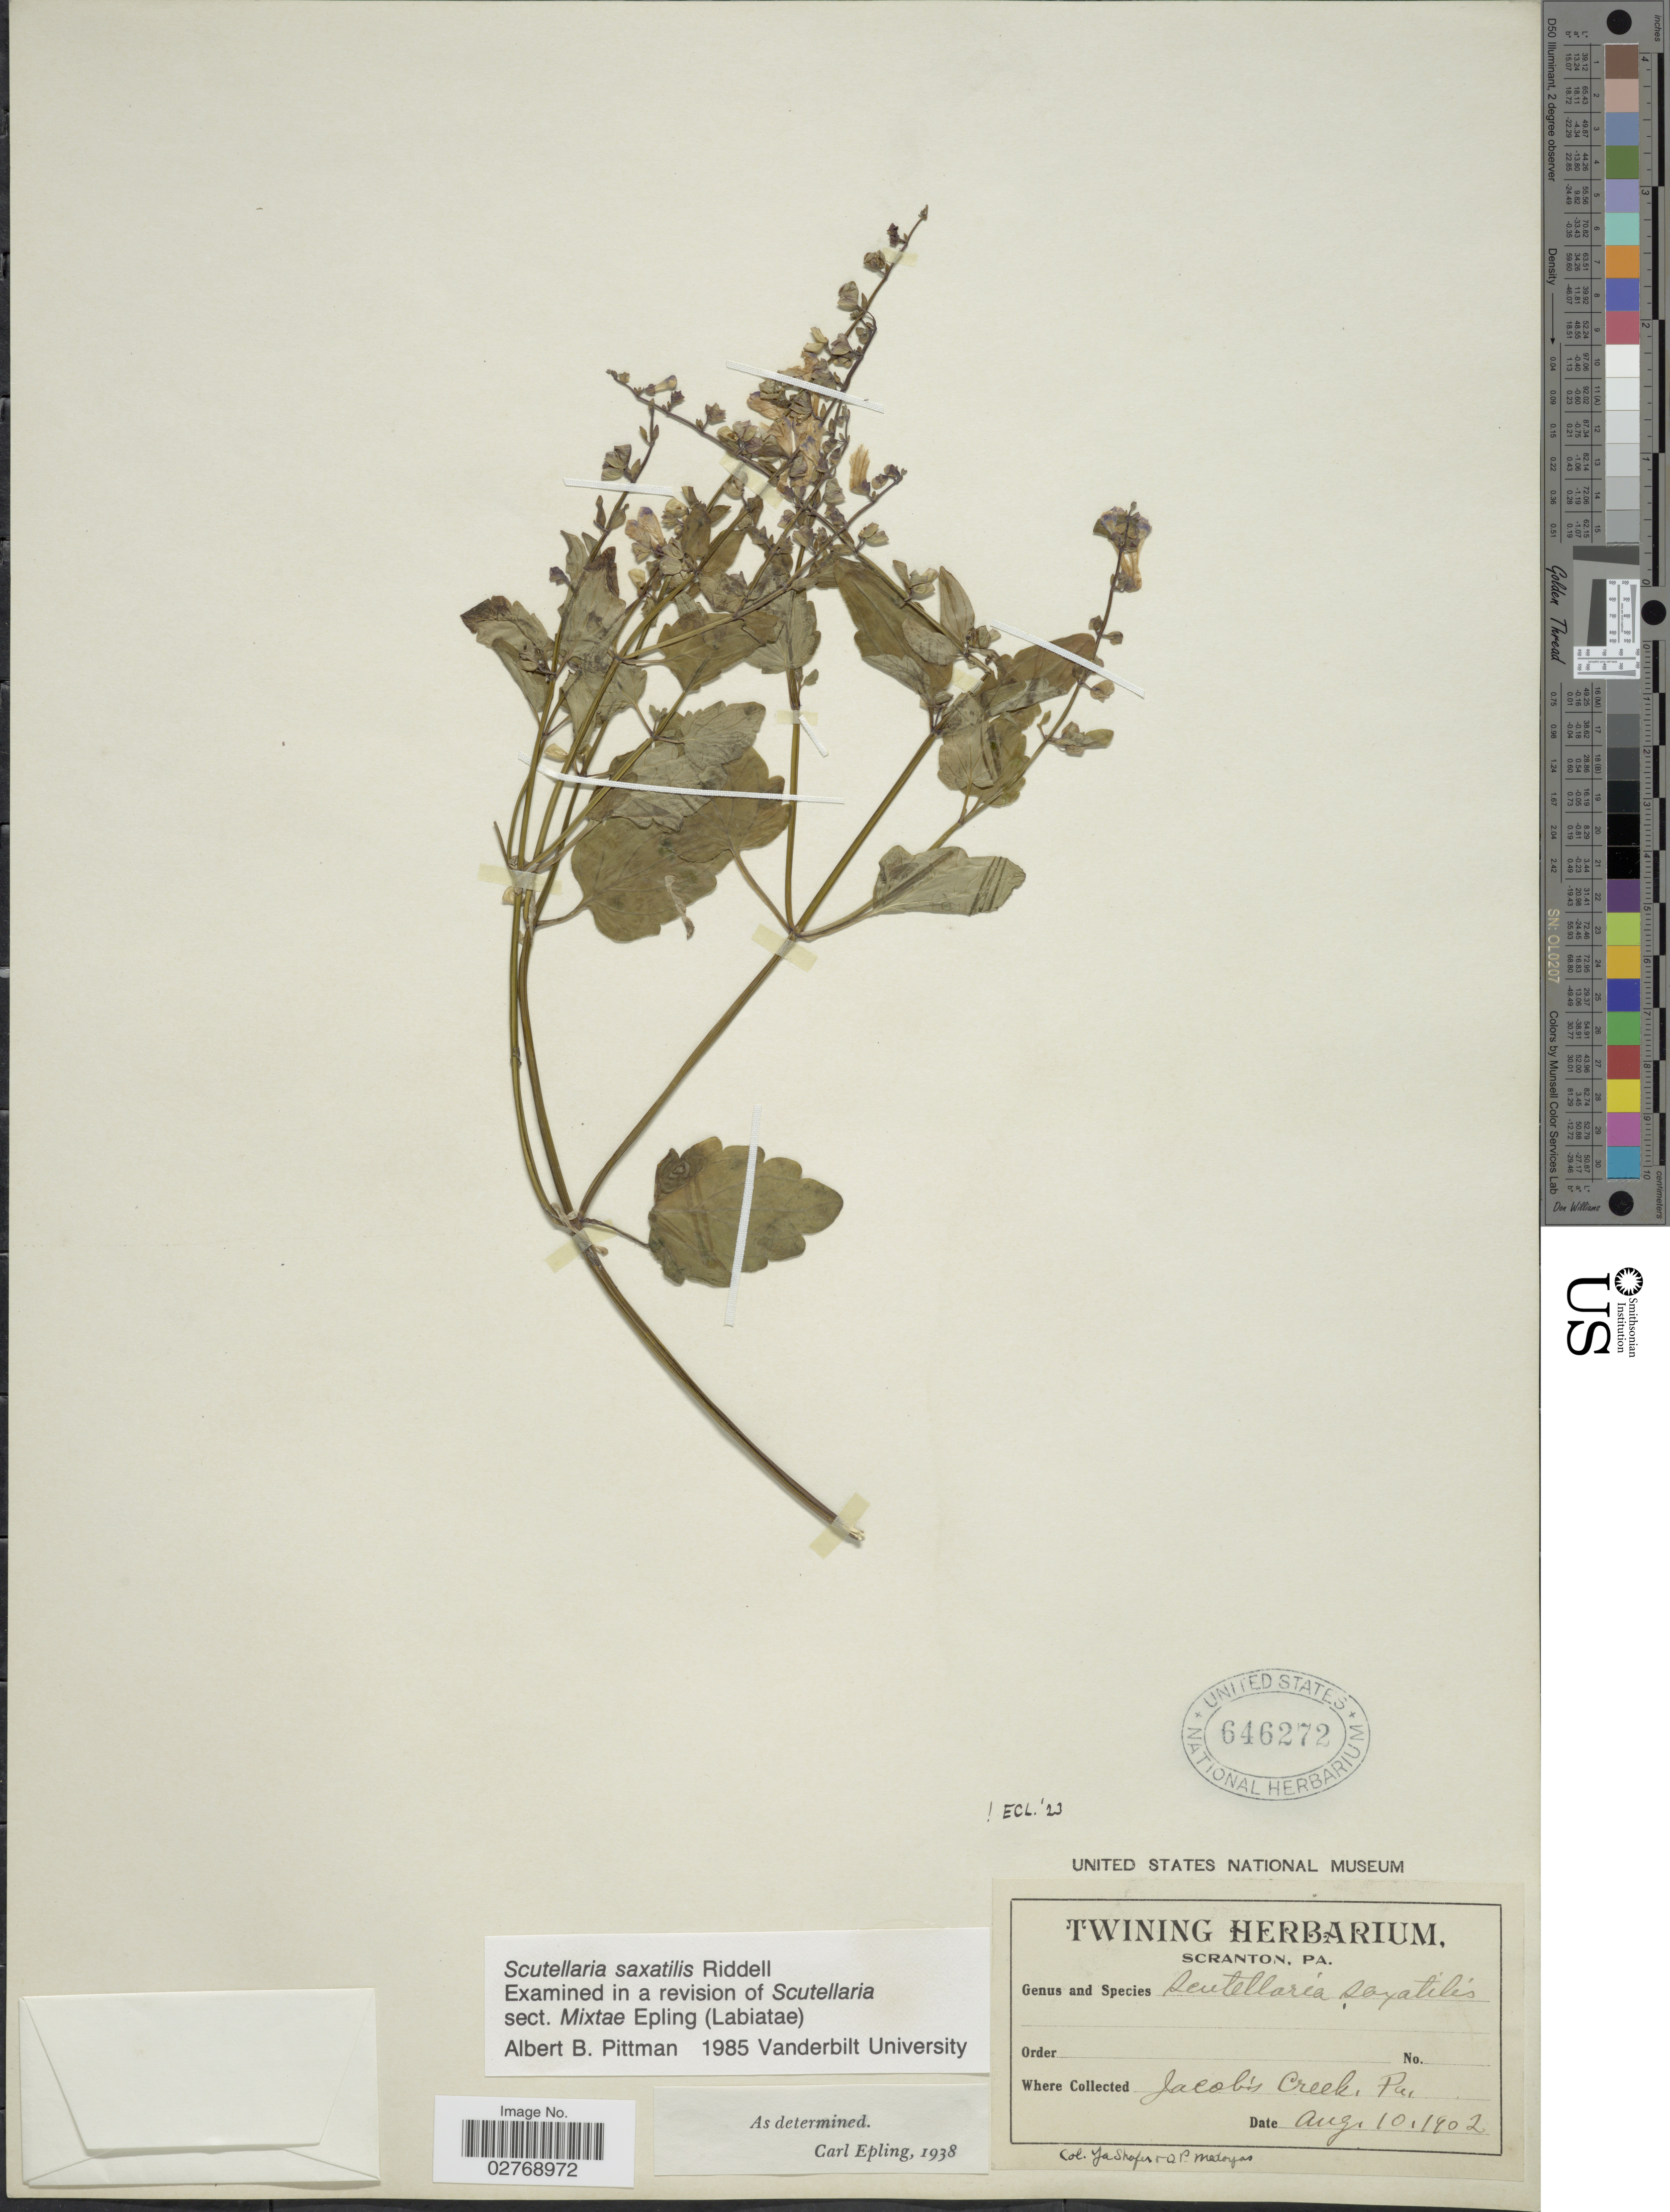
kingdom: Plantae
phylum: Tracheophyta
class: Magnoliopsida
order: Lamiales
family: Lamiaceae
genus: Scutellaria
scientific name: Scutellaria saxatilis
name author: Riddell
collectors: J. A. Shafer & O. Medsger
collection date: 1902-08-10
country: United States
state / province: Pennsylvania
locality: Jacob's Creek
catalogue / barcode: US 646272